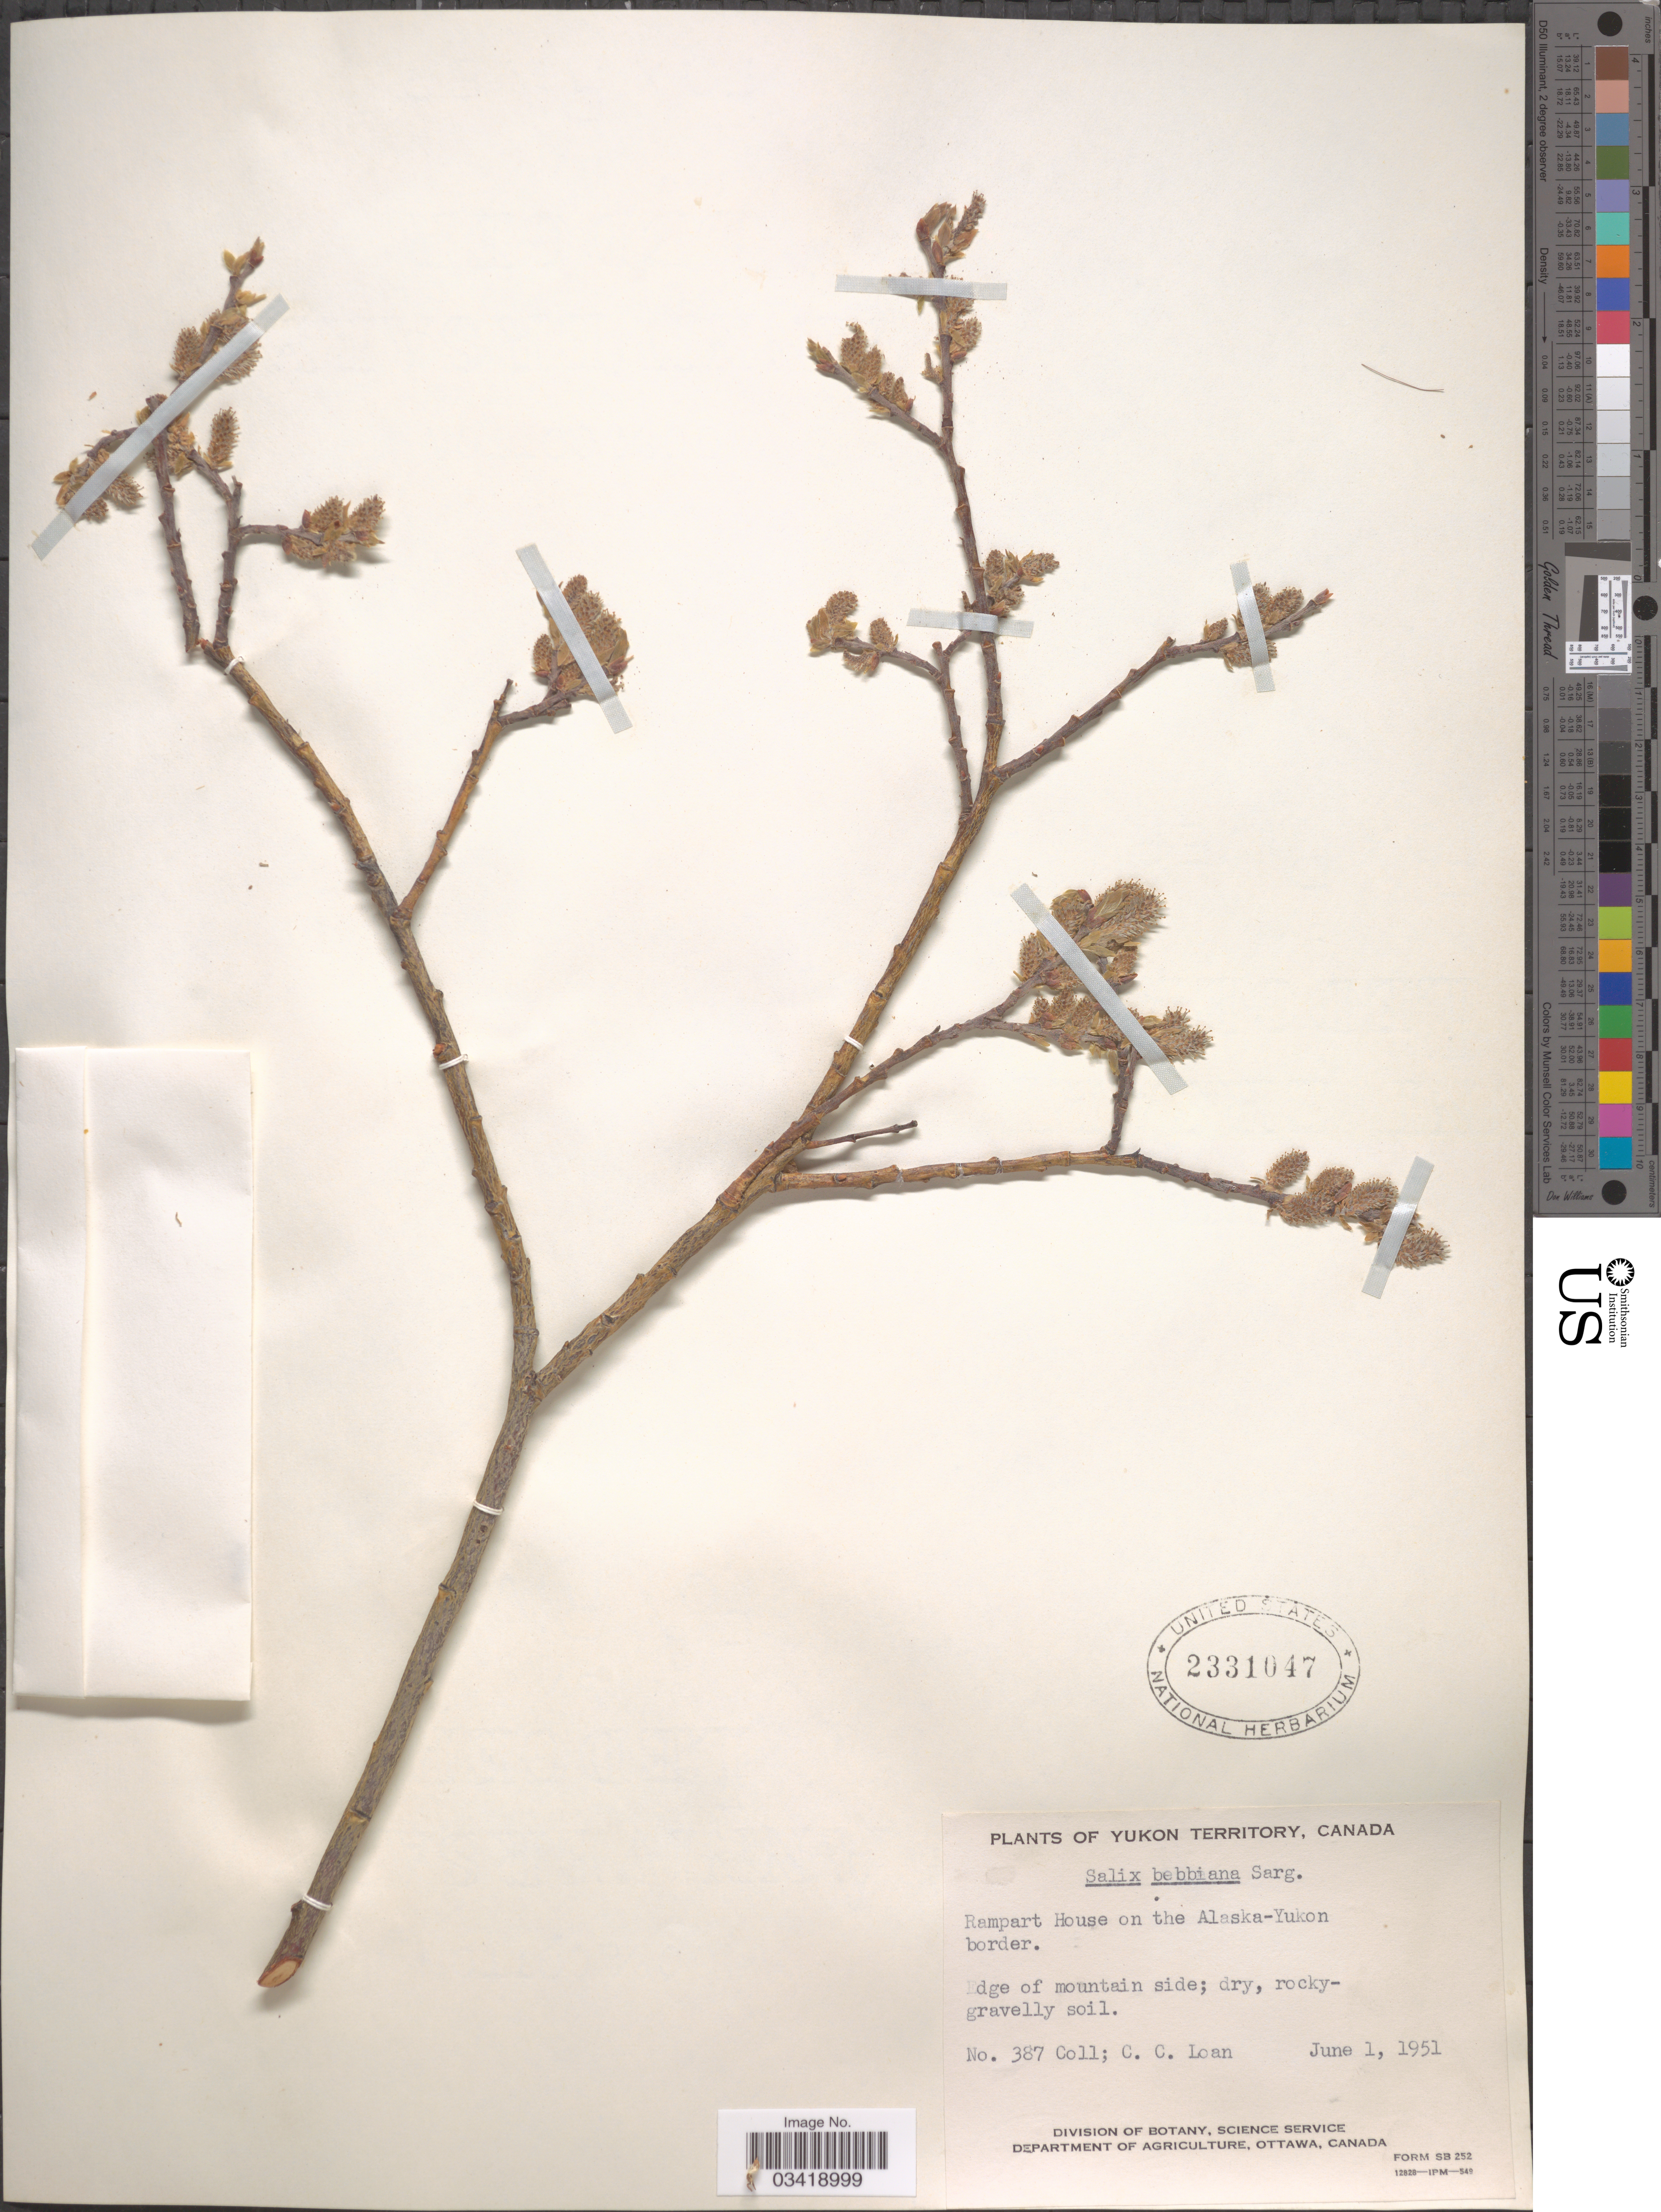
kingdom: Plantae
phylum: Tracheophyta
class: Magnoliopsida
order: Malpighiales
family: Salicaceae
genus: Salix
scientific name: Salix bebbiana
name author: Sarg.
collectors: C. Loan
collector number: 387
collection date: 1951-06-01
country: Canada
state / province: Yukon Territory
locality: Rampart House on the Alaska - Yukon border.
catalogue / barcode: US 2331047